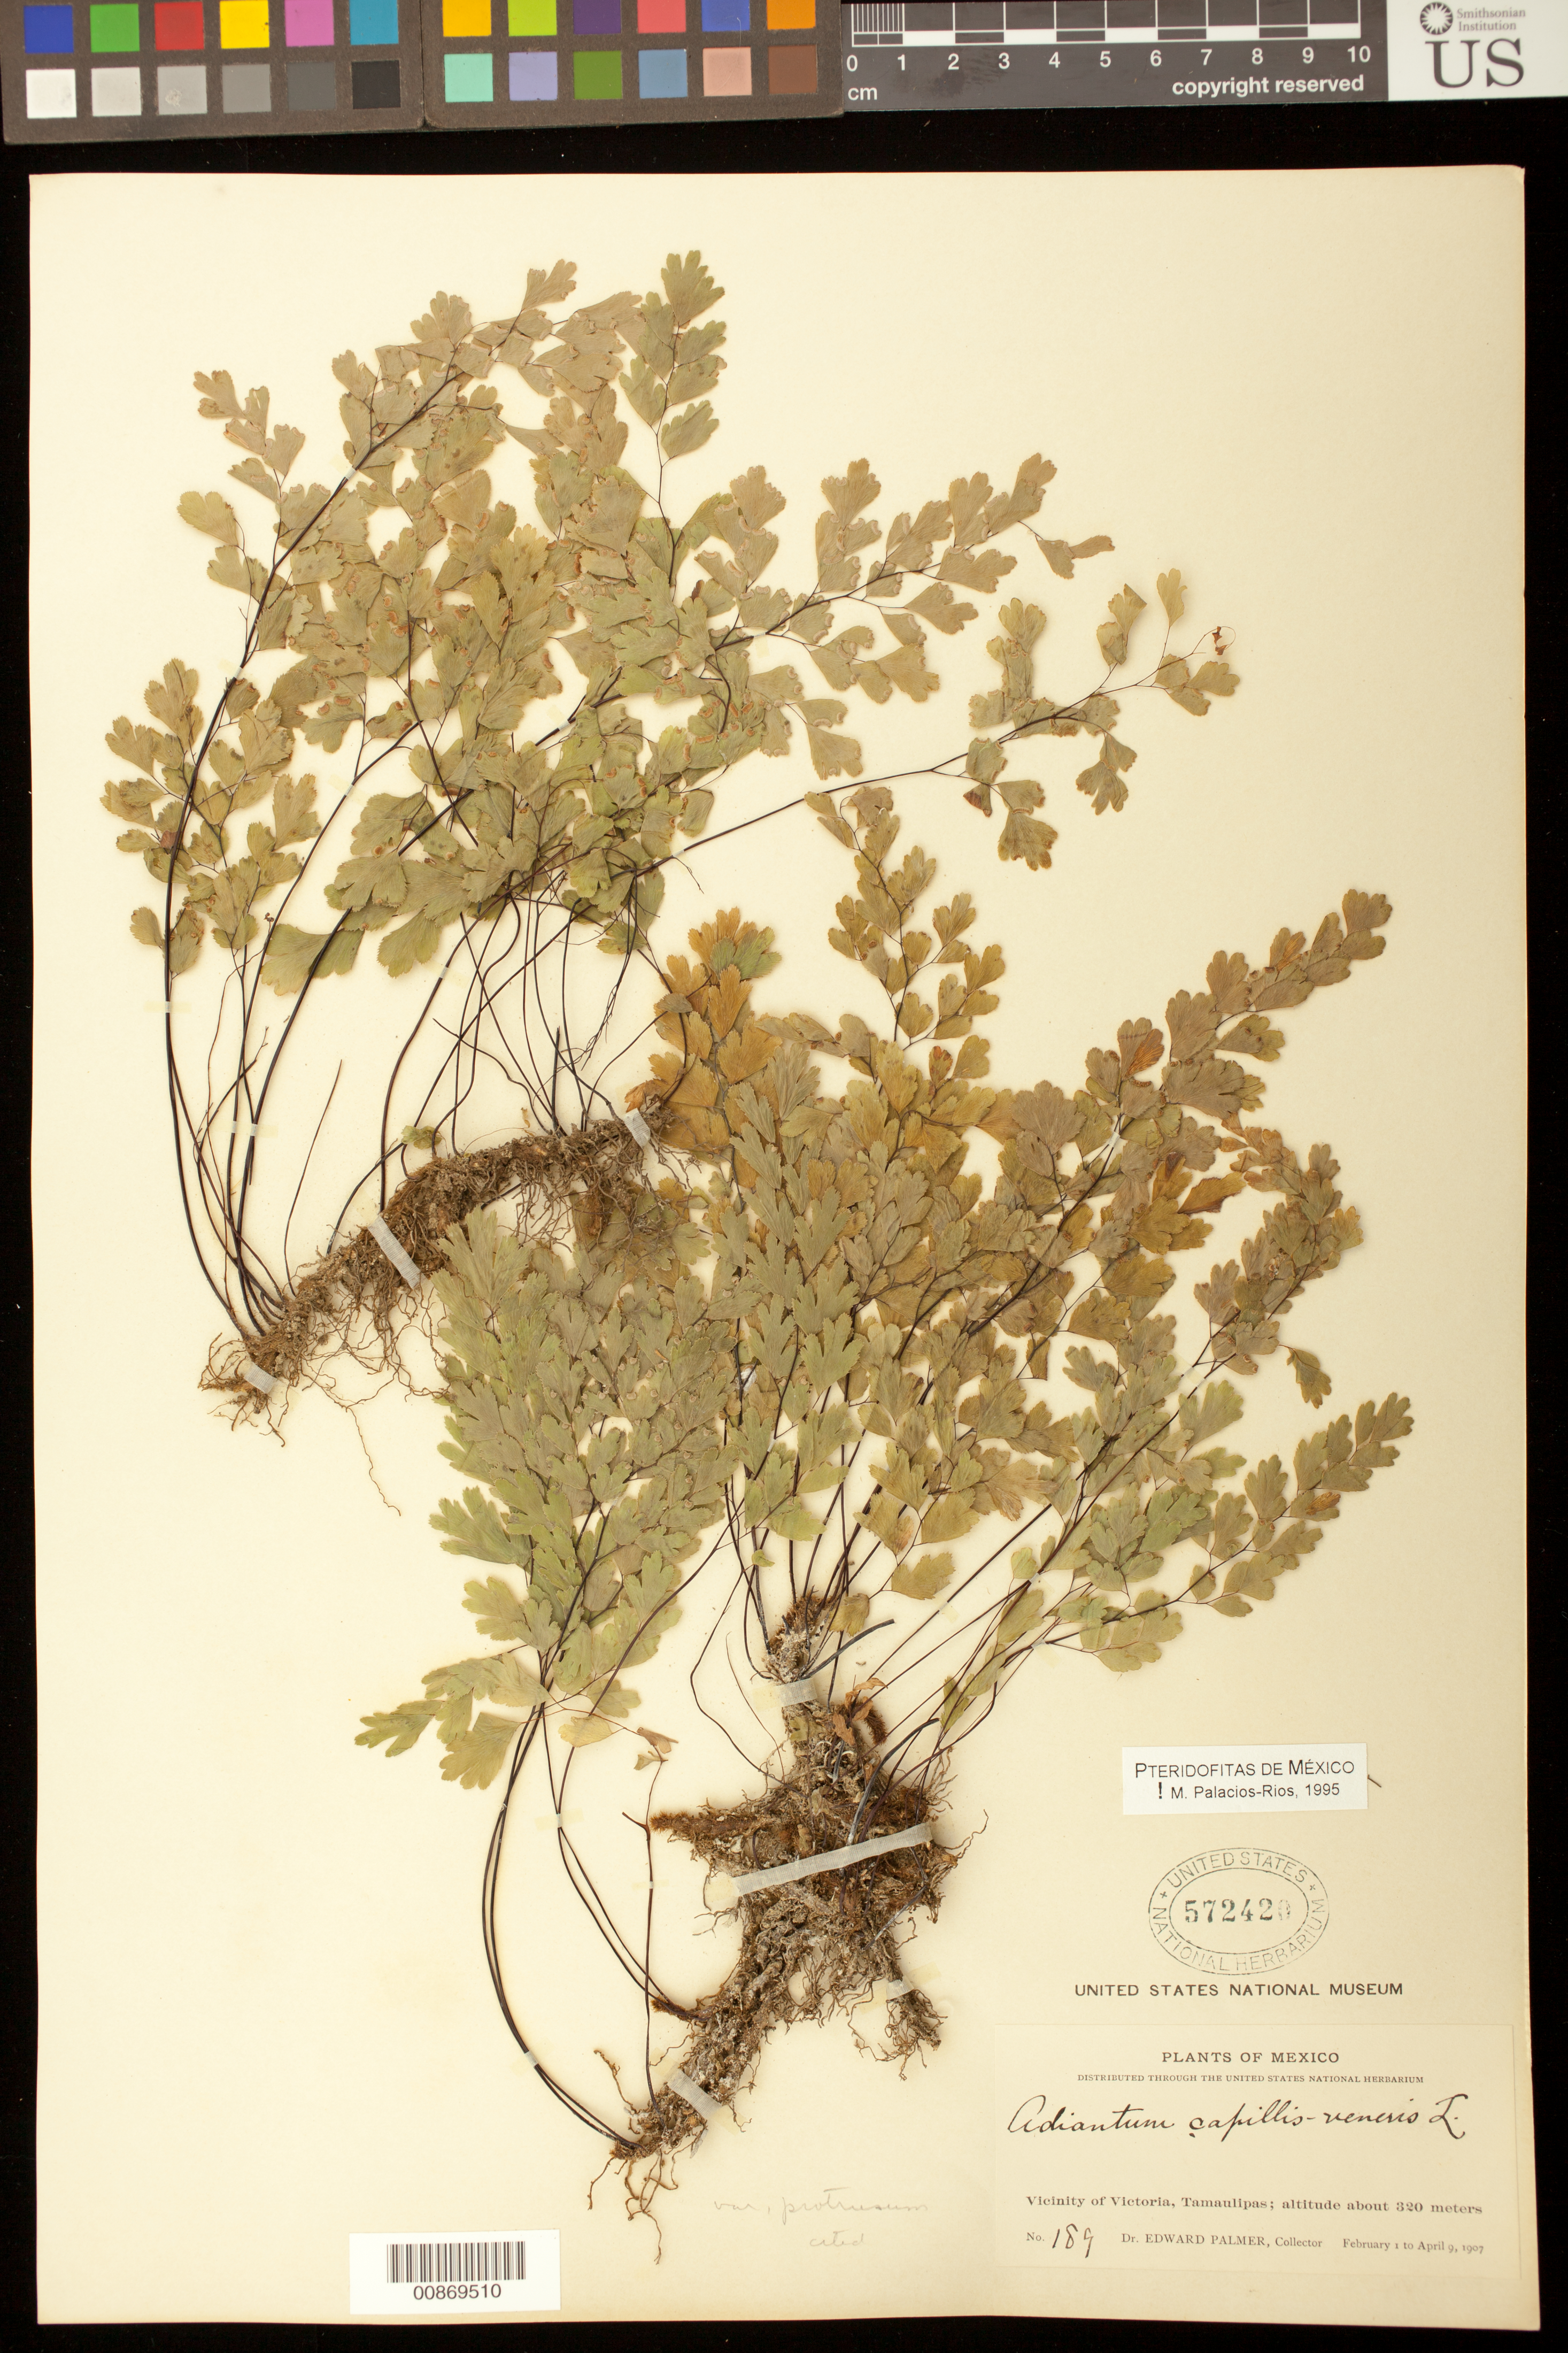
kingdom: Plantae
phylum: Tracheophyta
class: Polypodiopsida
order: Polypodiales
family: Pteridaceae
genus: Adiantum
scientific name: Adiantum capillus-veneris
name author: L.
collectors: E. Palmer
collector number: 189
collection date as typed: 01 Feb 1907 to 09 Apr 1907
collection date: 1907-02-01/1907-04-09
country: Mexico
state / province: Tamaulipas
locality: Vicinity of Victoria.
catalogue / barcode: US 572420